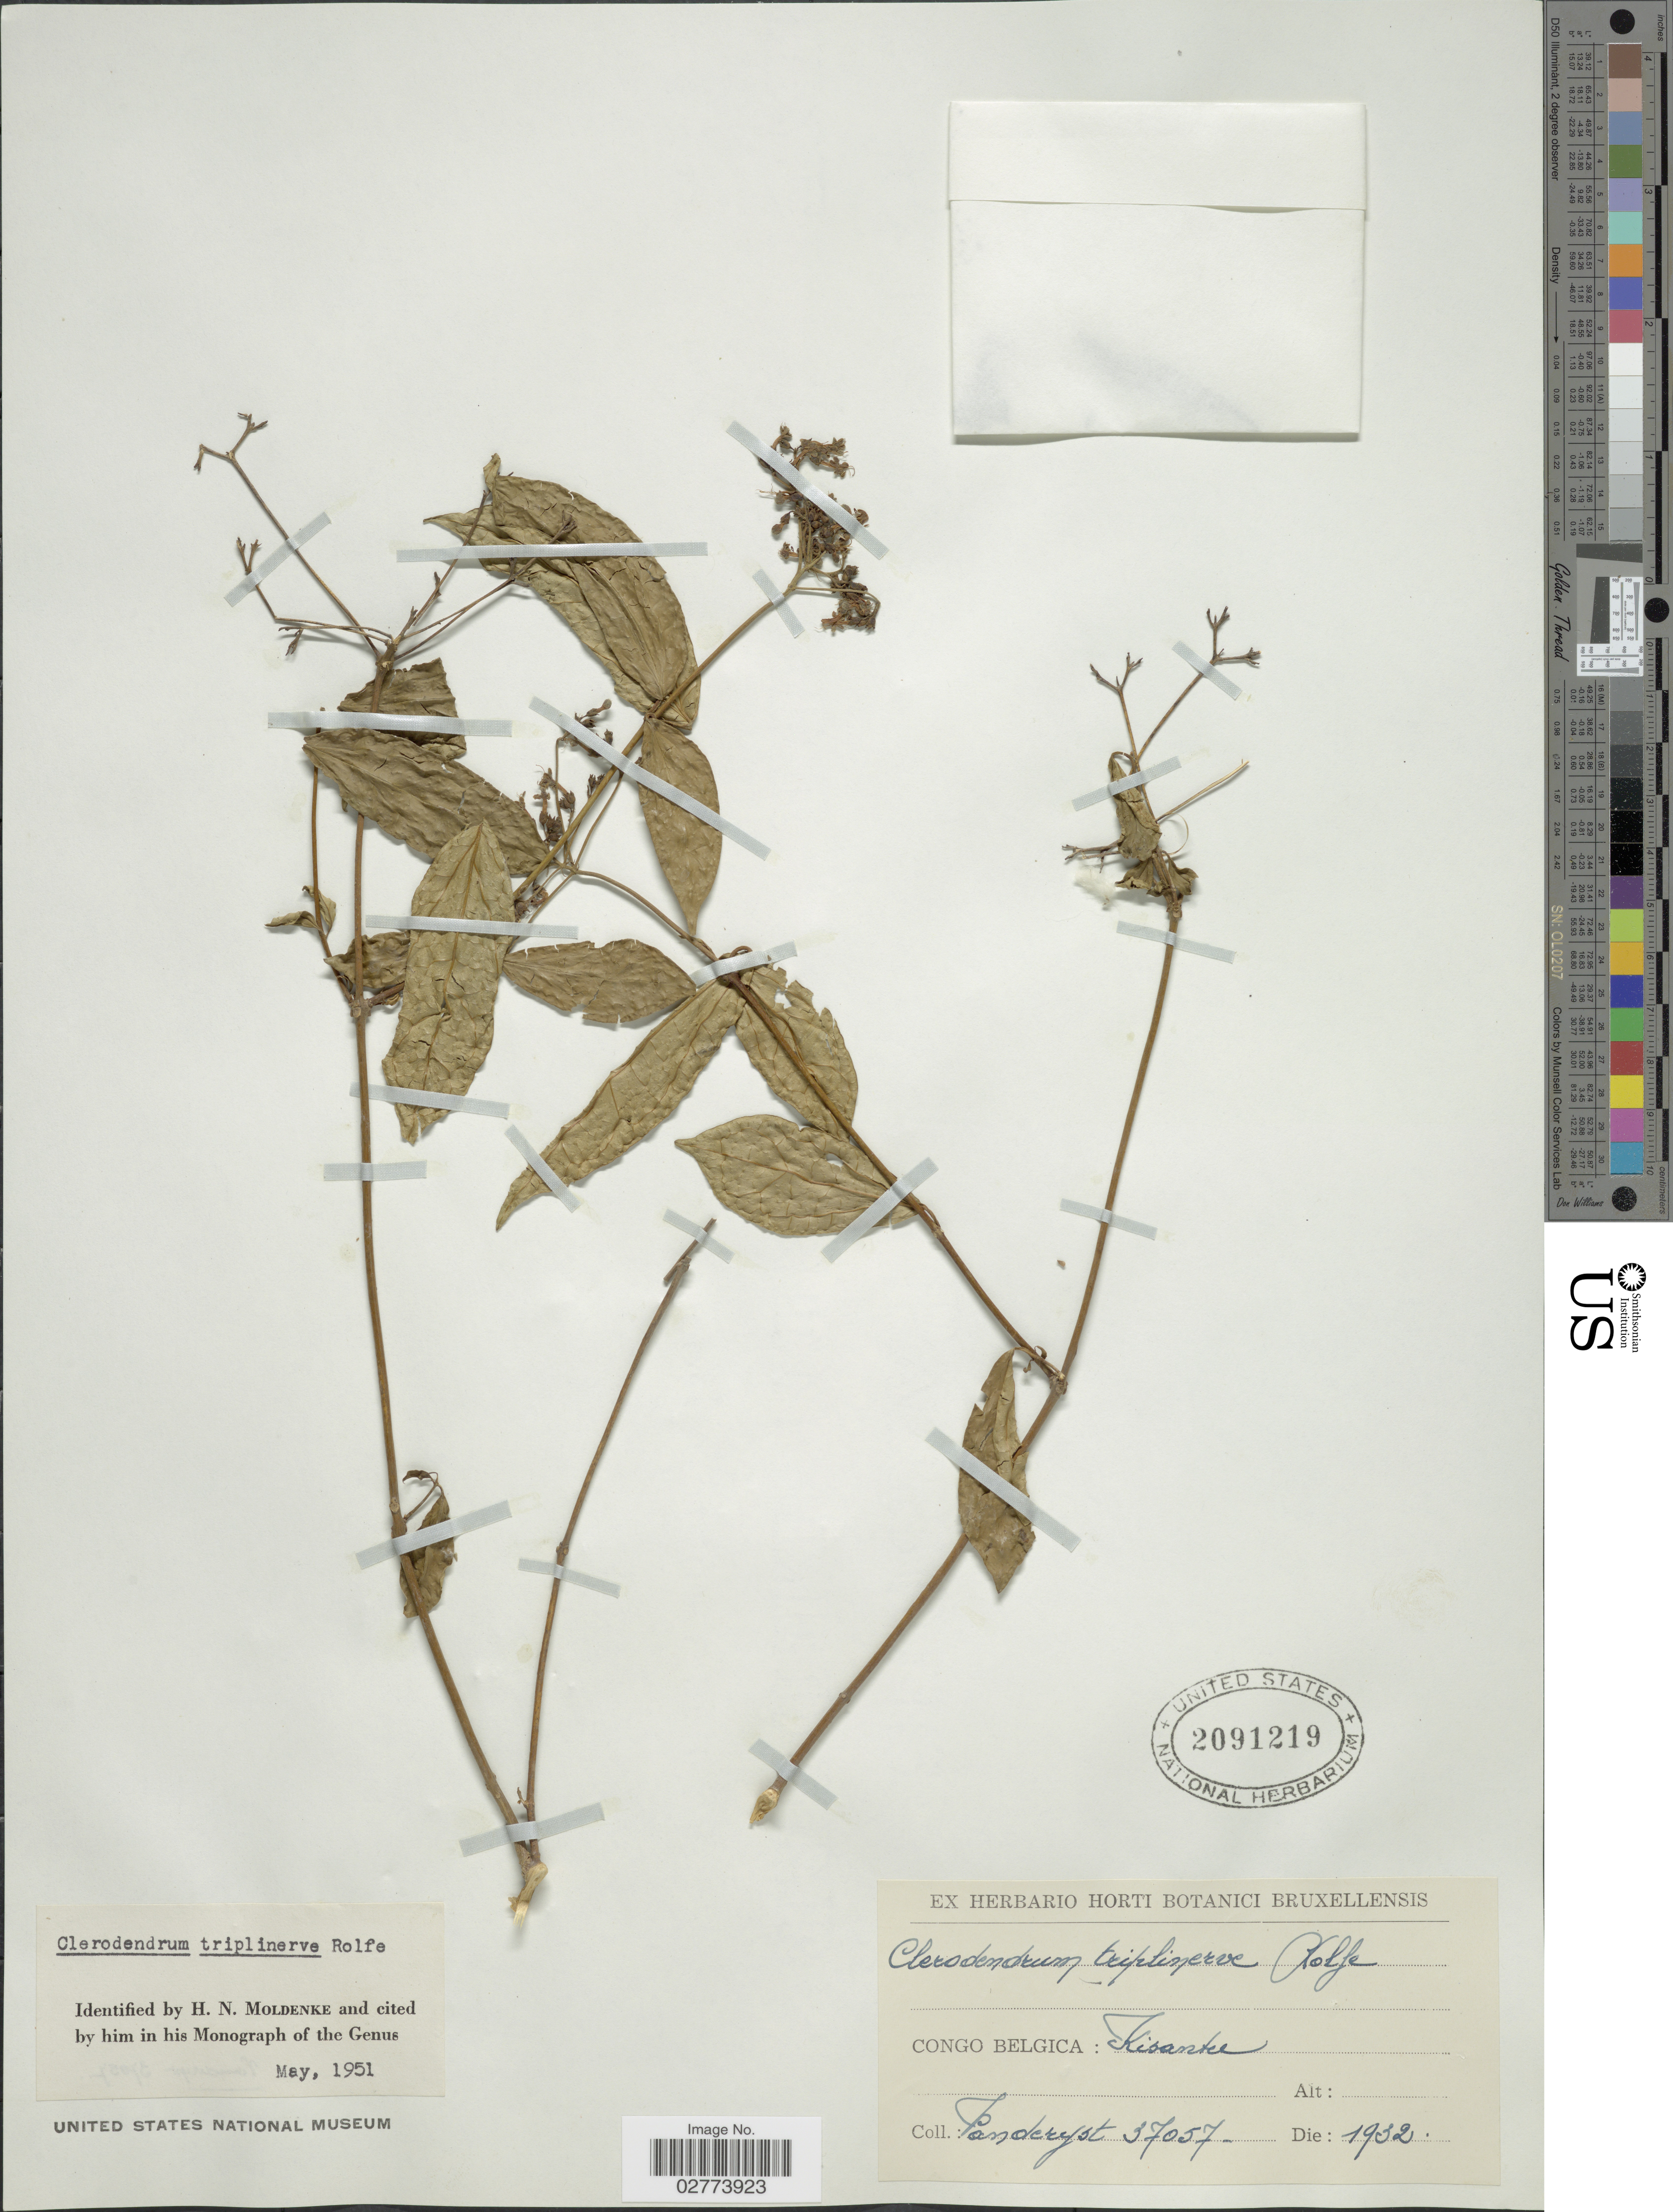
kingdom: Plantae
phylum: Tracheophyta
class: Magnoliopsida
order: Lamiales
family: Lamiaceae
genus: Clerodendrum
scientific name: Clerodendrum triplinerve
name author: Rolfe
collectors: Vanderyst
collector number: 37057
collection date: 1932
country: Congo, Democratic Republic of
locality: Congo Belgica: Kisantu.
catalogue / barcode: US 2091219